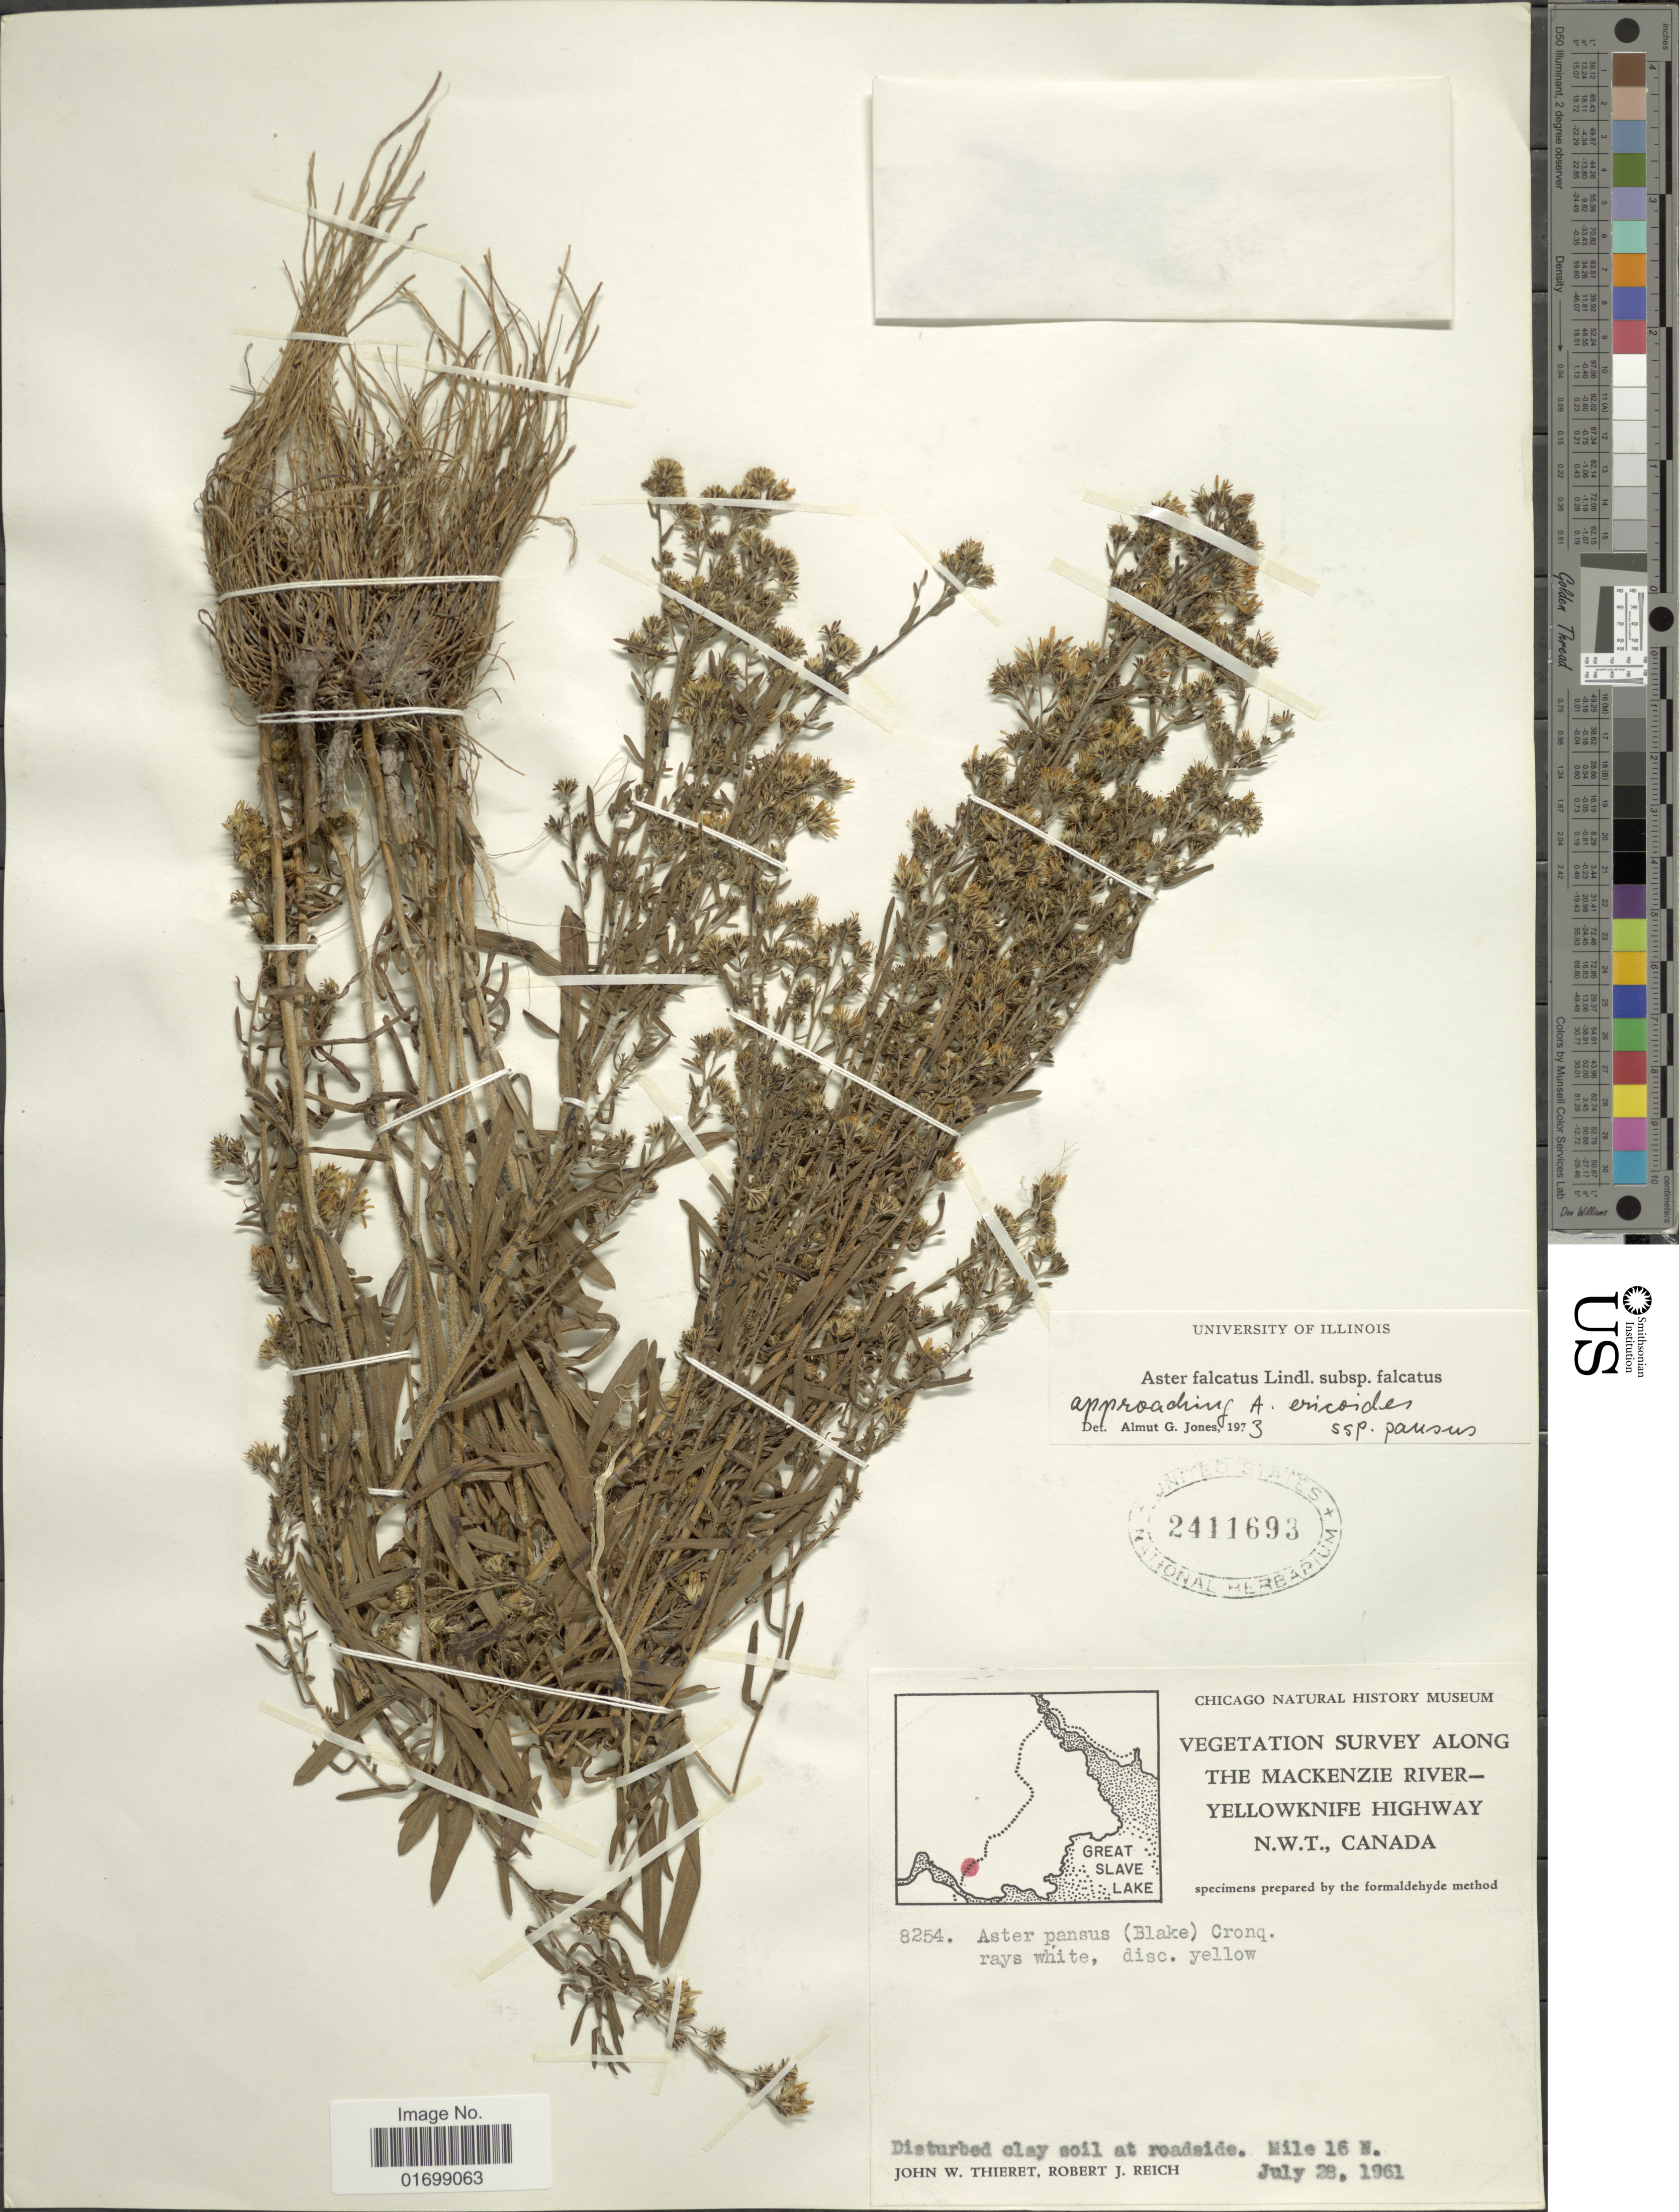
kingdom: Plantae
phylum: Tracheophyta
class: Magnoliopsida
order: Asterales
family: Asteraceae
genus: Symphyotrichum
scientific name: Symphyotrichum falcatum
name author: (Lindl. ex Lindl.) G.L. Nesom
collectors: J. W. Thieret & R. Reich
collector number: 8254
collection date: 1961-07-28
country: Canada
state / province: Northwest Territories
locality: Along the Mackenzie River-Yellowknife Highway N.W.T., disturbed clay soil at roadside, Mile 16 N.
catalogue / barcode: US 2411693